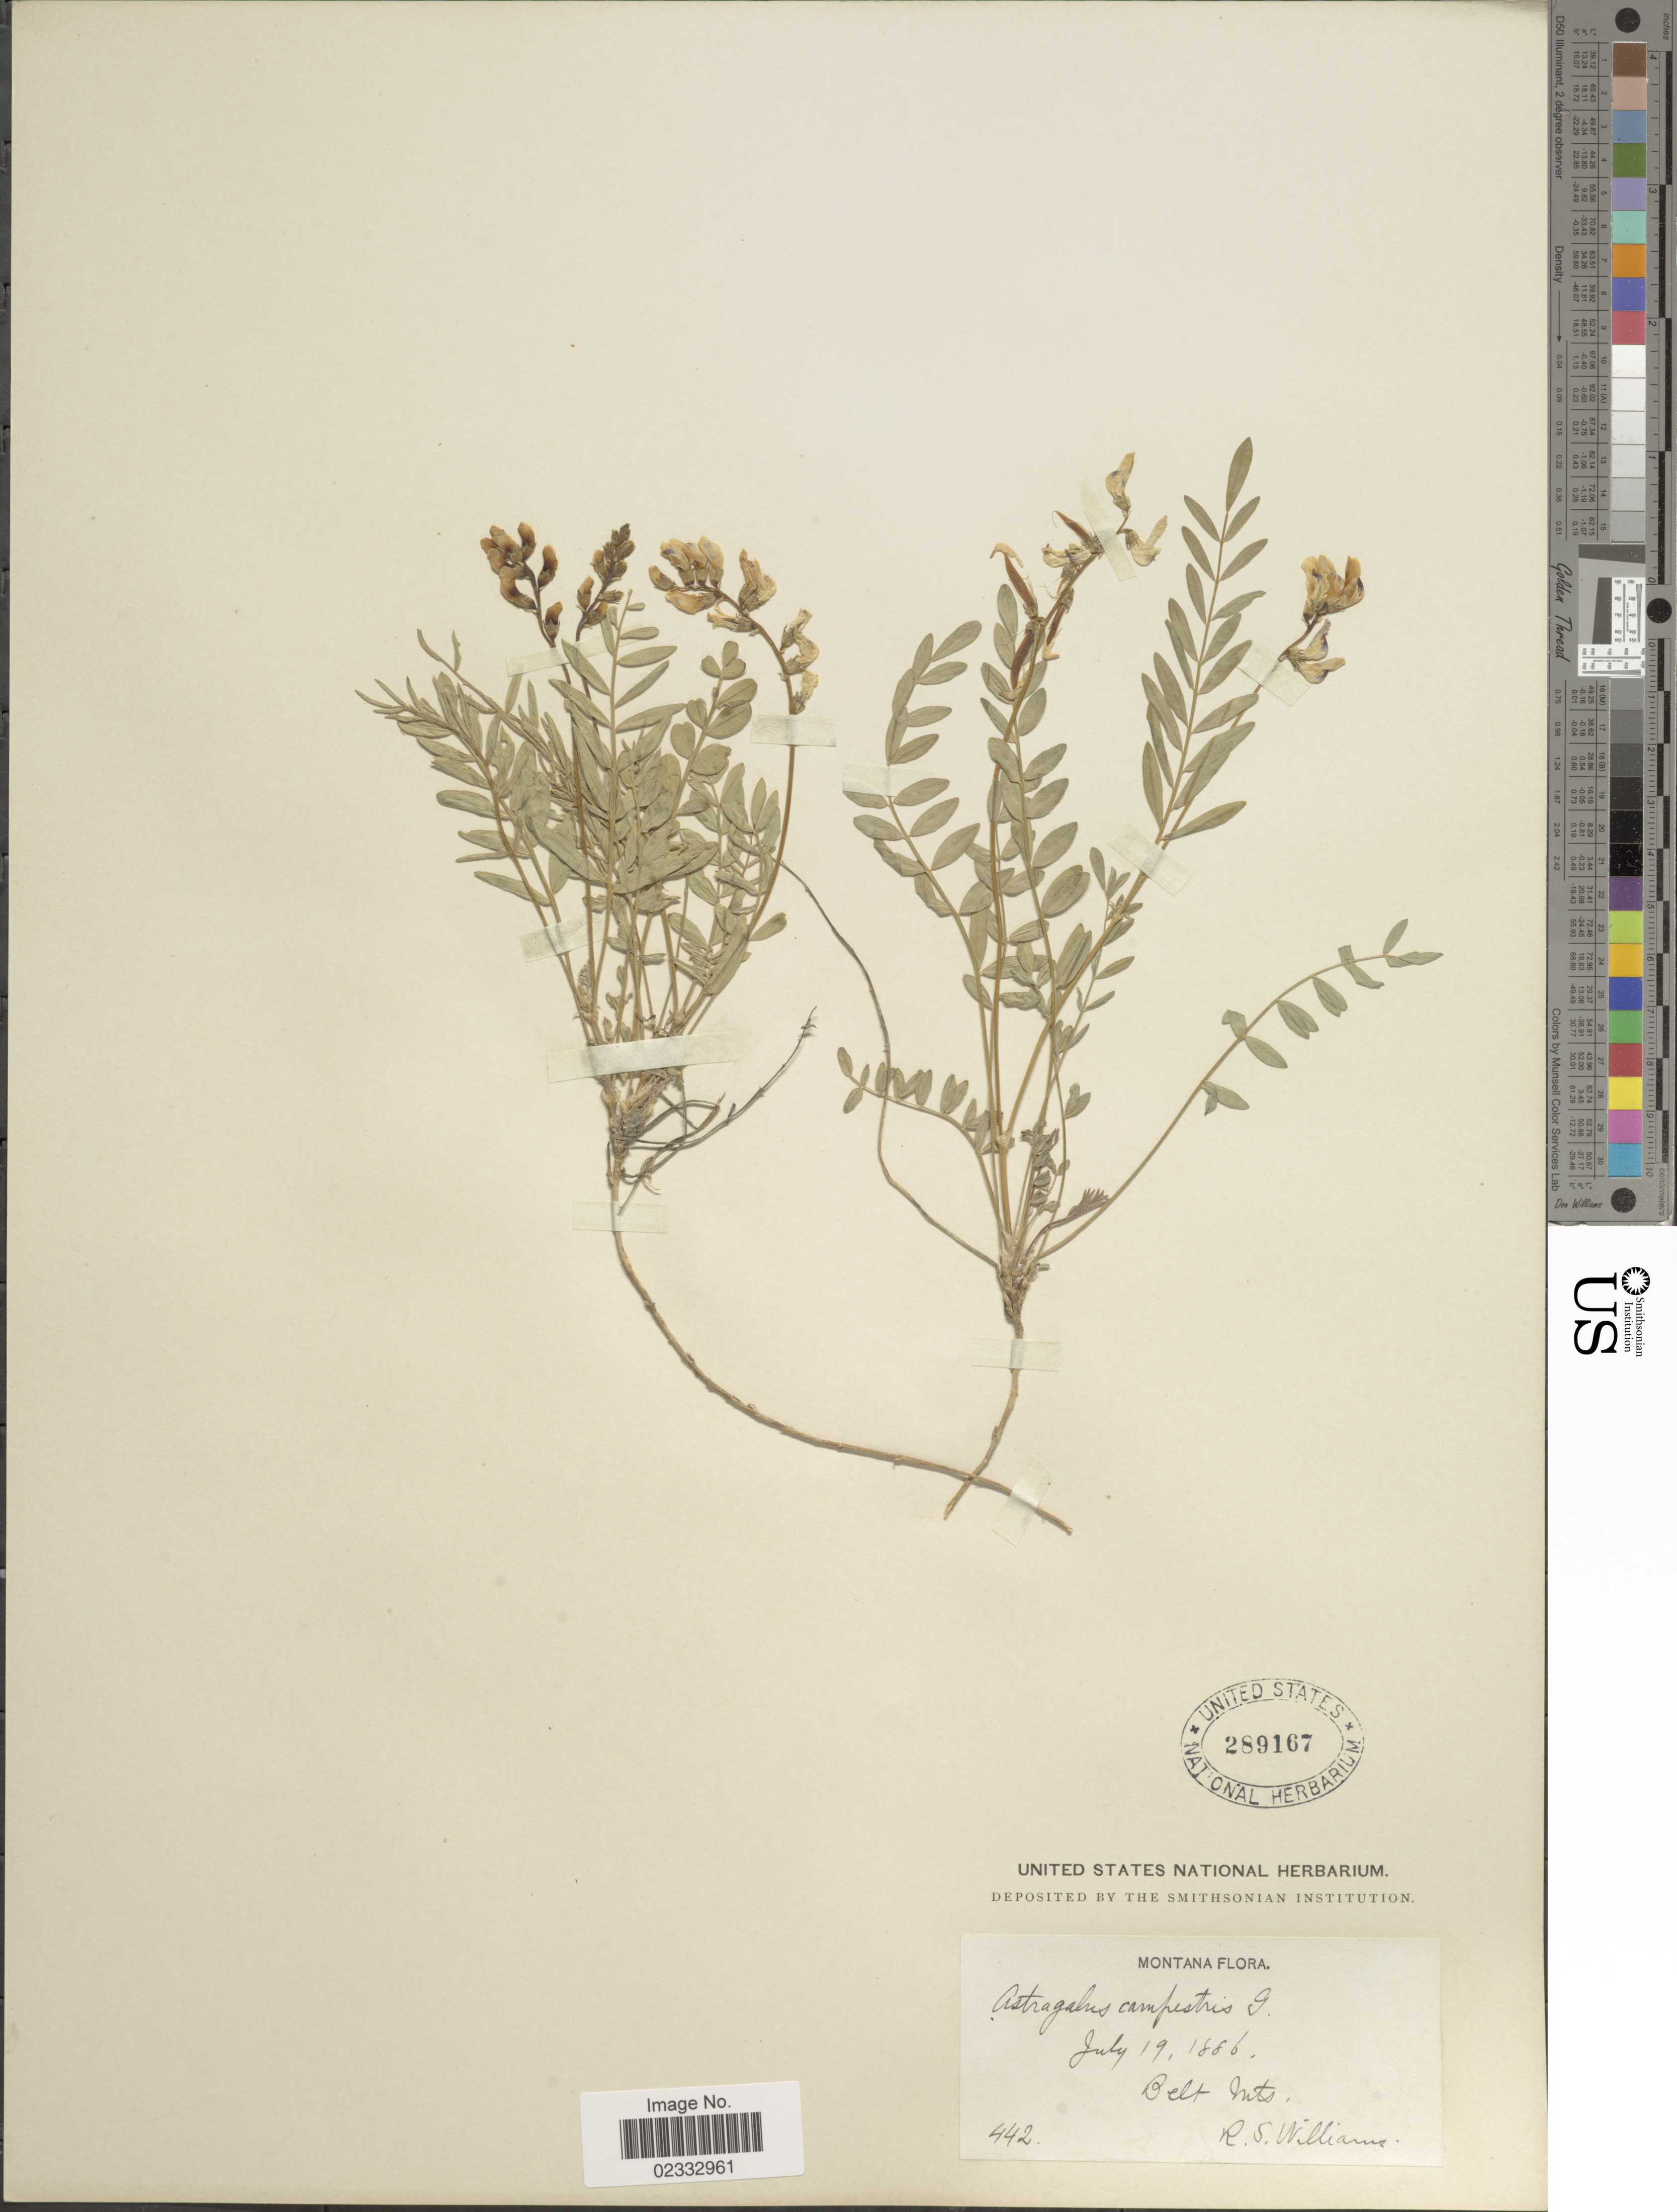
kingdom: Plantae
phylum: Tracheophyta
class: Magnoliopsida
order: Fabales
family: Fabaceae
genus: Astragalus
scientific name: Astragalus miser var. hylophilus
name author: (Rydb.) Barneby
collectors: R. S. Williams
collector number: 442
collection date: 1886-07-19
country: United States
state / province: Montana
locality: Belt Mts.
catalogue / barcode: US 289167